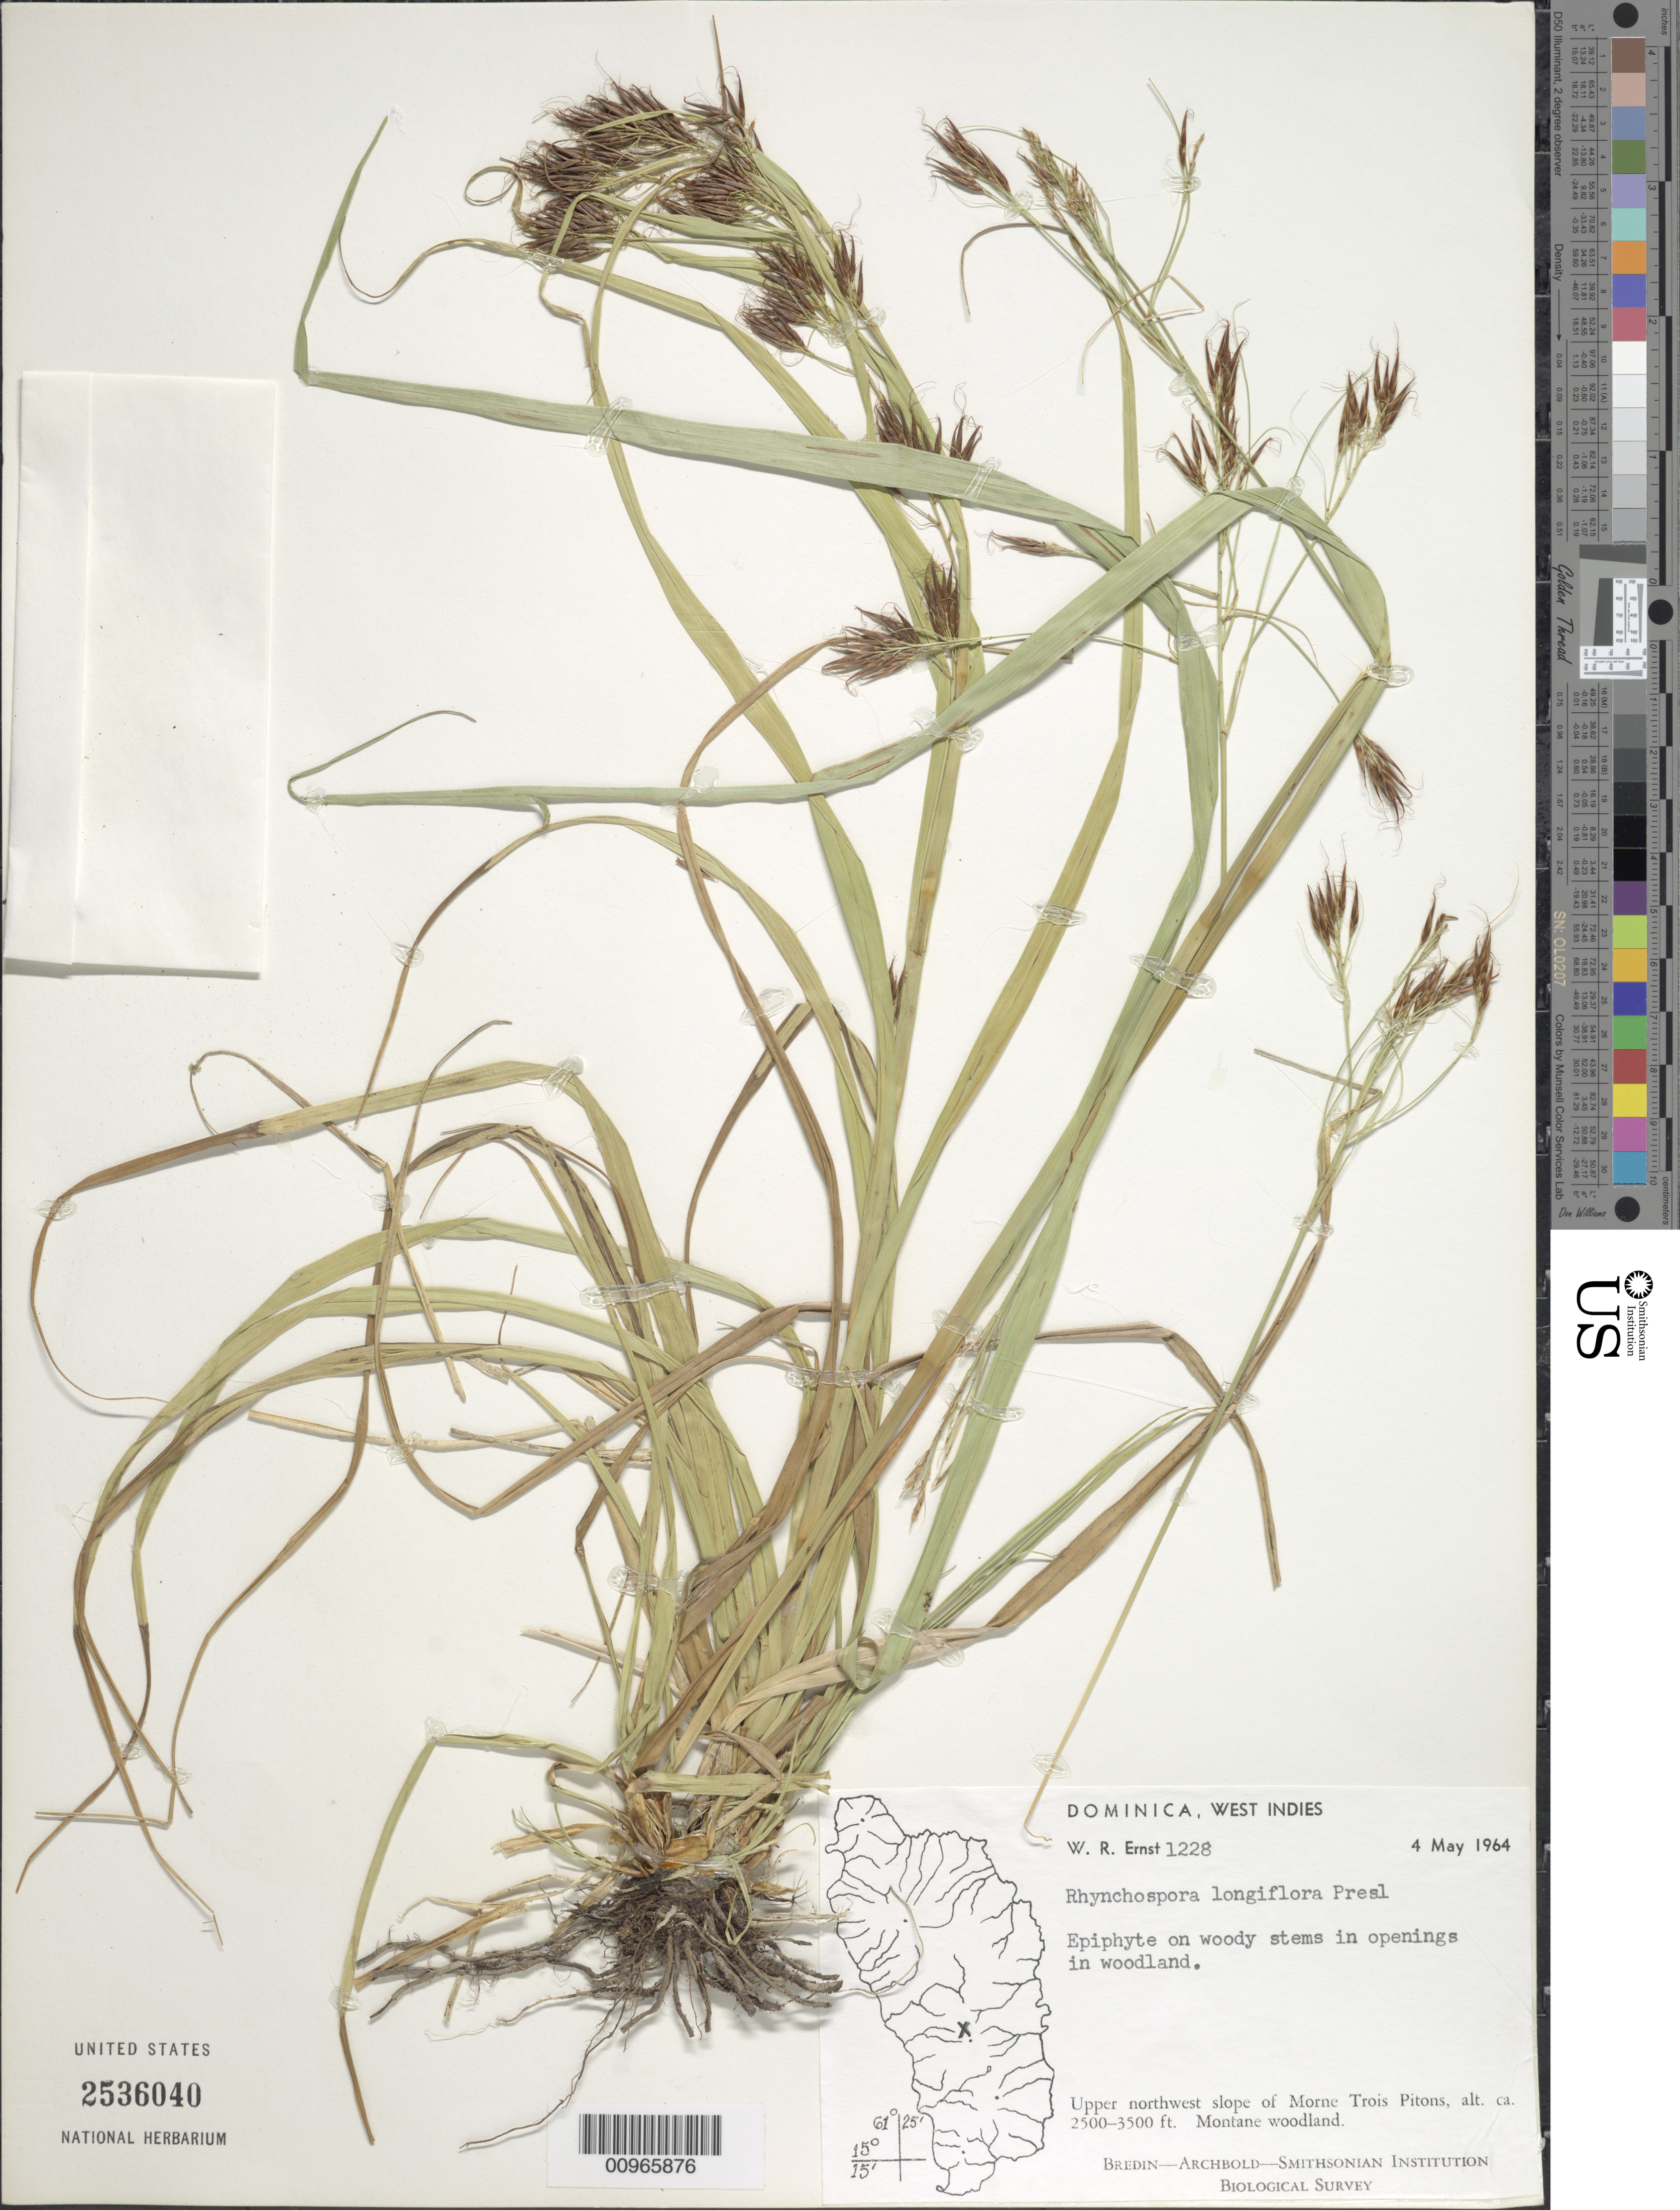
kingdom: Plantae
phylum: Tracheophyta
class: Liliopsida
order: Poales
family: Cyperaceae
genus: Rhynchospora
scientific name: Rhynchospora longiflora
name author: C. Presl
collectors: W. R. Ernst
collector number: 1228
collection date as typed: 04 May 1964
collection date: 1964-05-04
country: Dominica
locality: Upper northwest slope of Morne Trois Pitons, montane woodland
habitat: On woody stems in opening in montane woodland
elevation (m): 762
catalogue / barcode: US 2536040